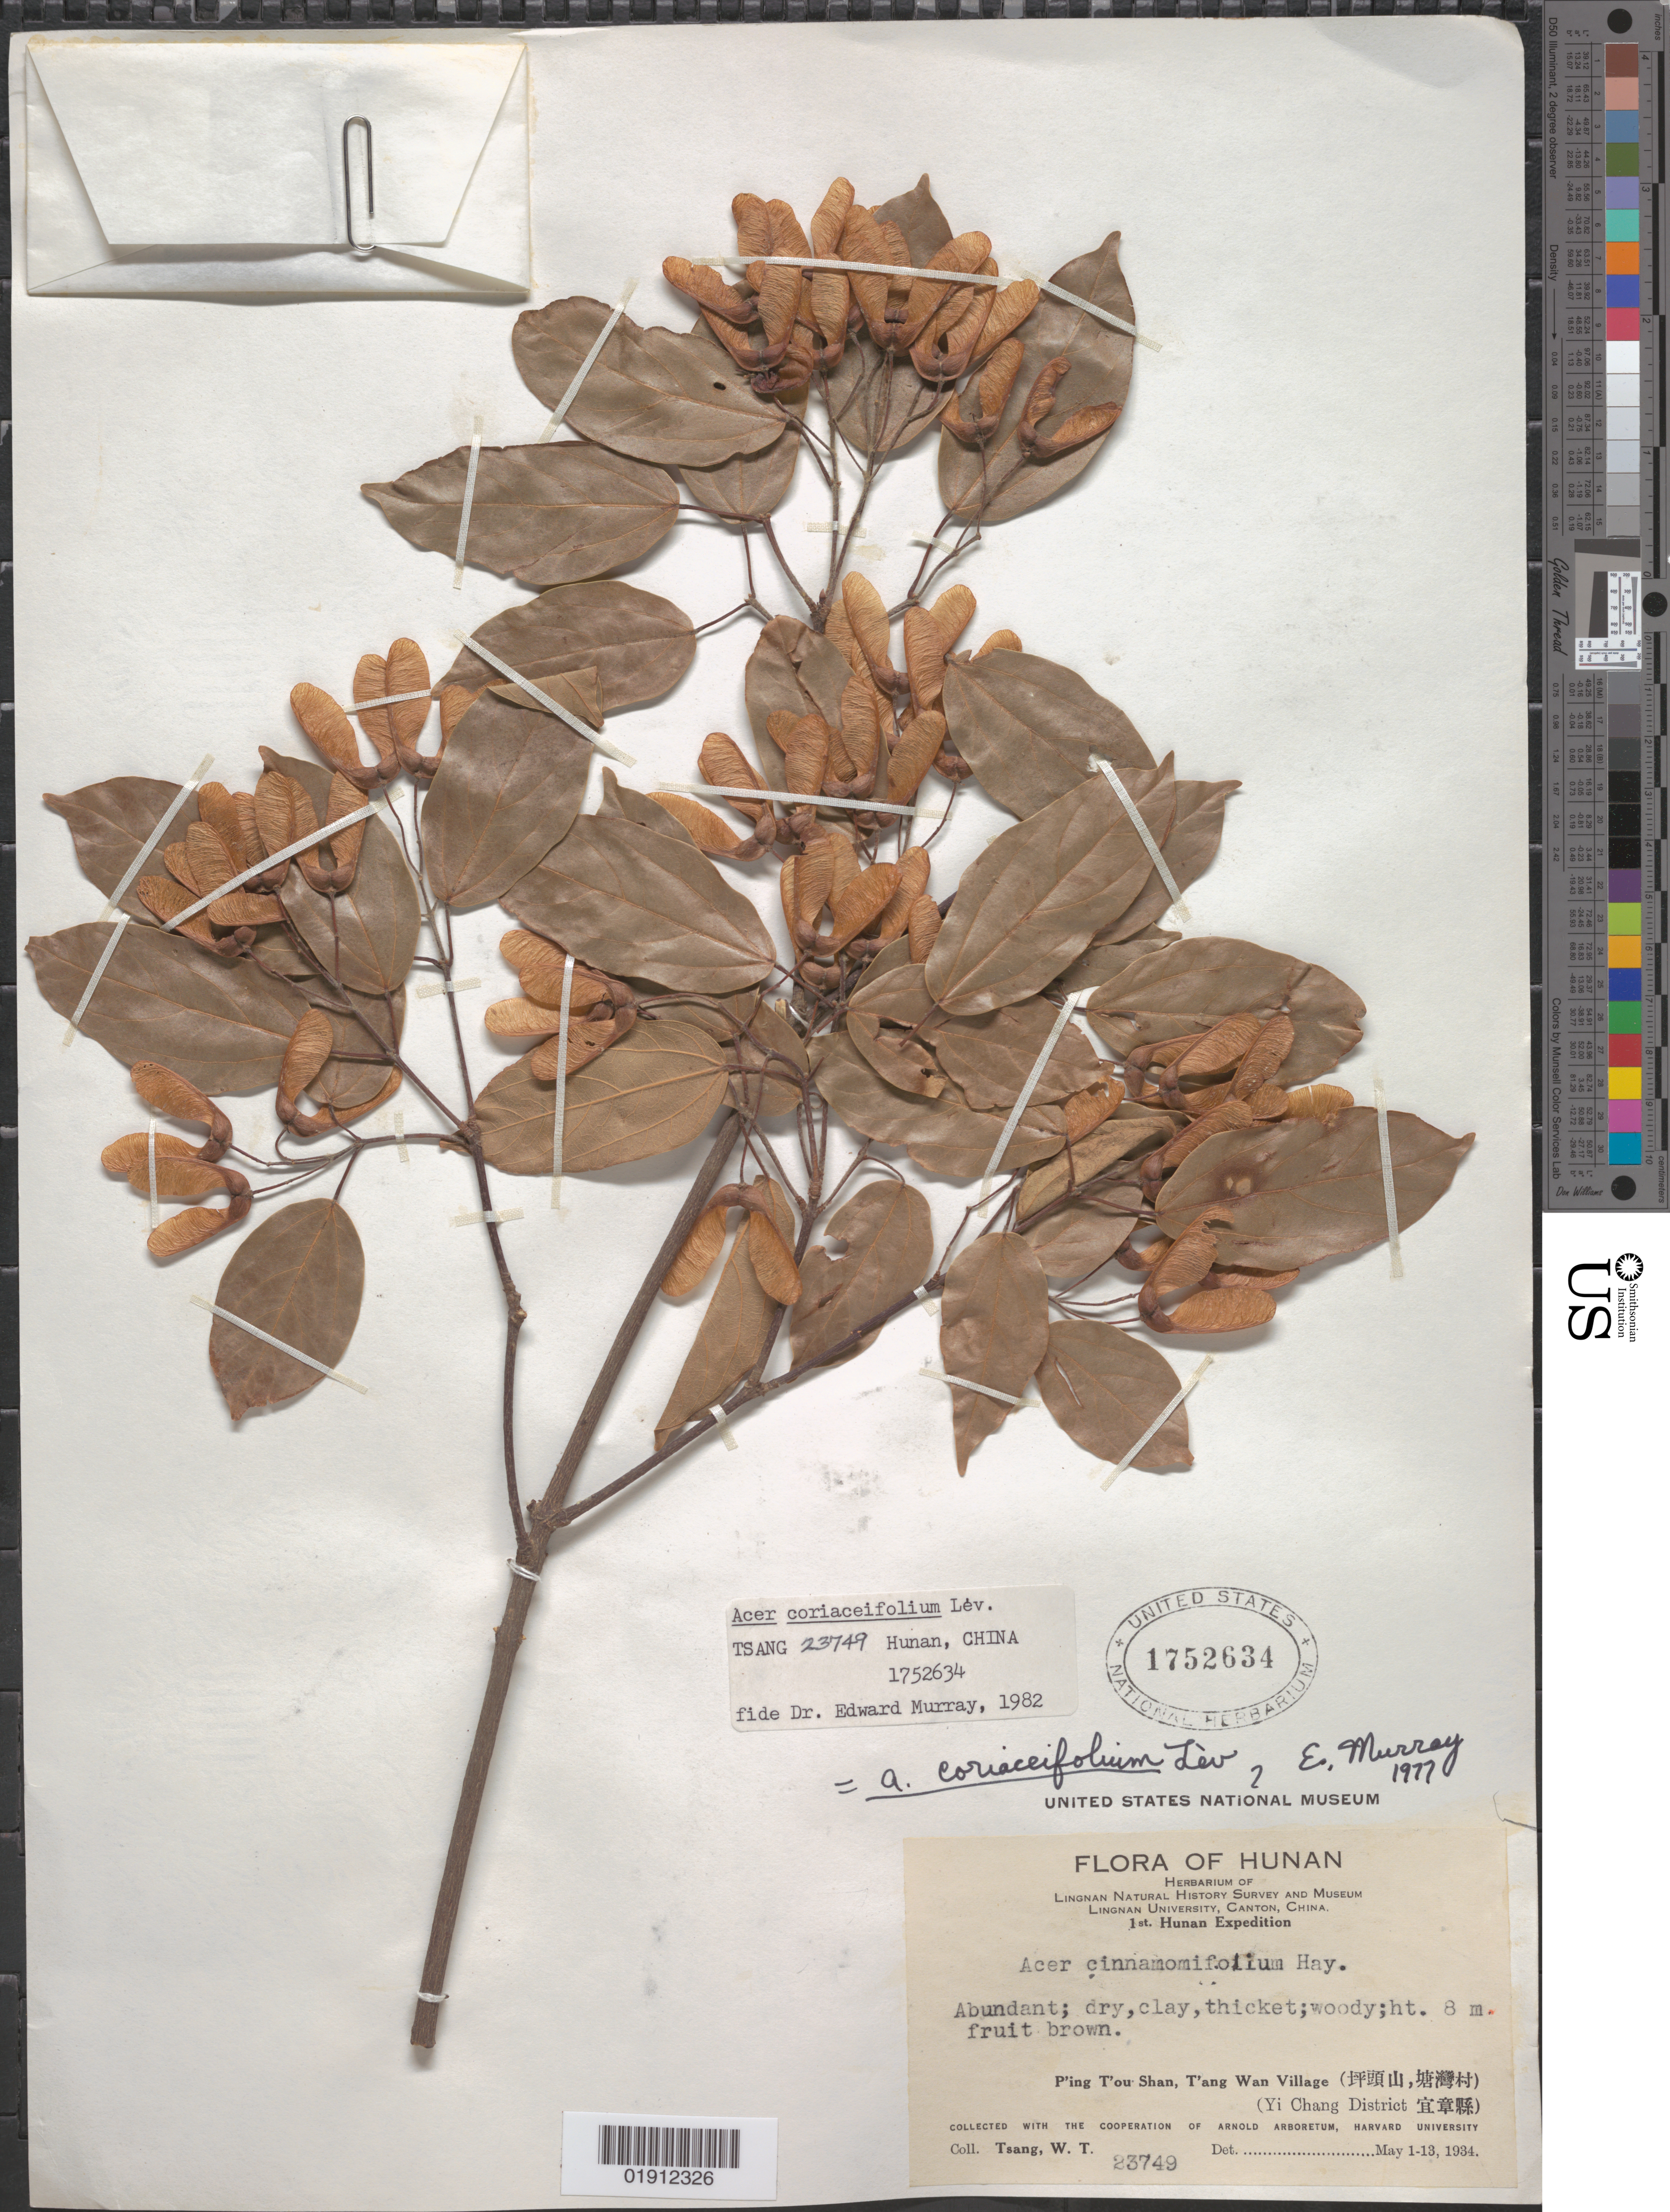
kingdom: Plantae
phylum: Tracheophyta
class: Magnoliopsida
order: Sapindales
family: Sapindaceae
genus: Acer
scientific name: Acer coriaceifolium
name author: H. Lév.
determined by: Murray, Edward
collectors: W. T. Tsang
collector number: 23749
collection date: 1934-05-01/1934-05-13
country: China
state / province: Hunan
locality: Yi Chang District, P'ing T'ou Shan, T'ang Wan Village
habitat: Abundant, dry, clay, thicket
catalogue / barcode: US 1752634